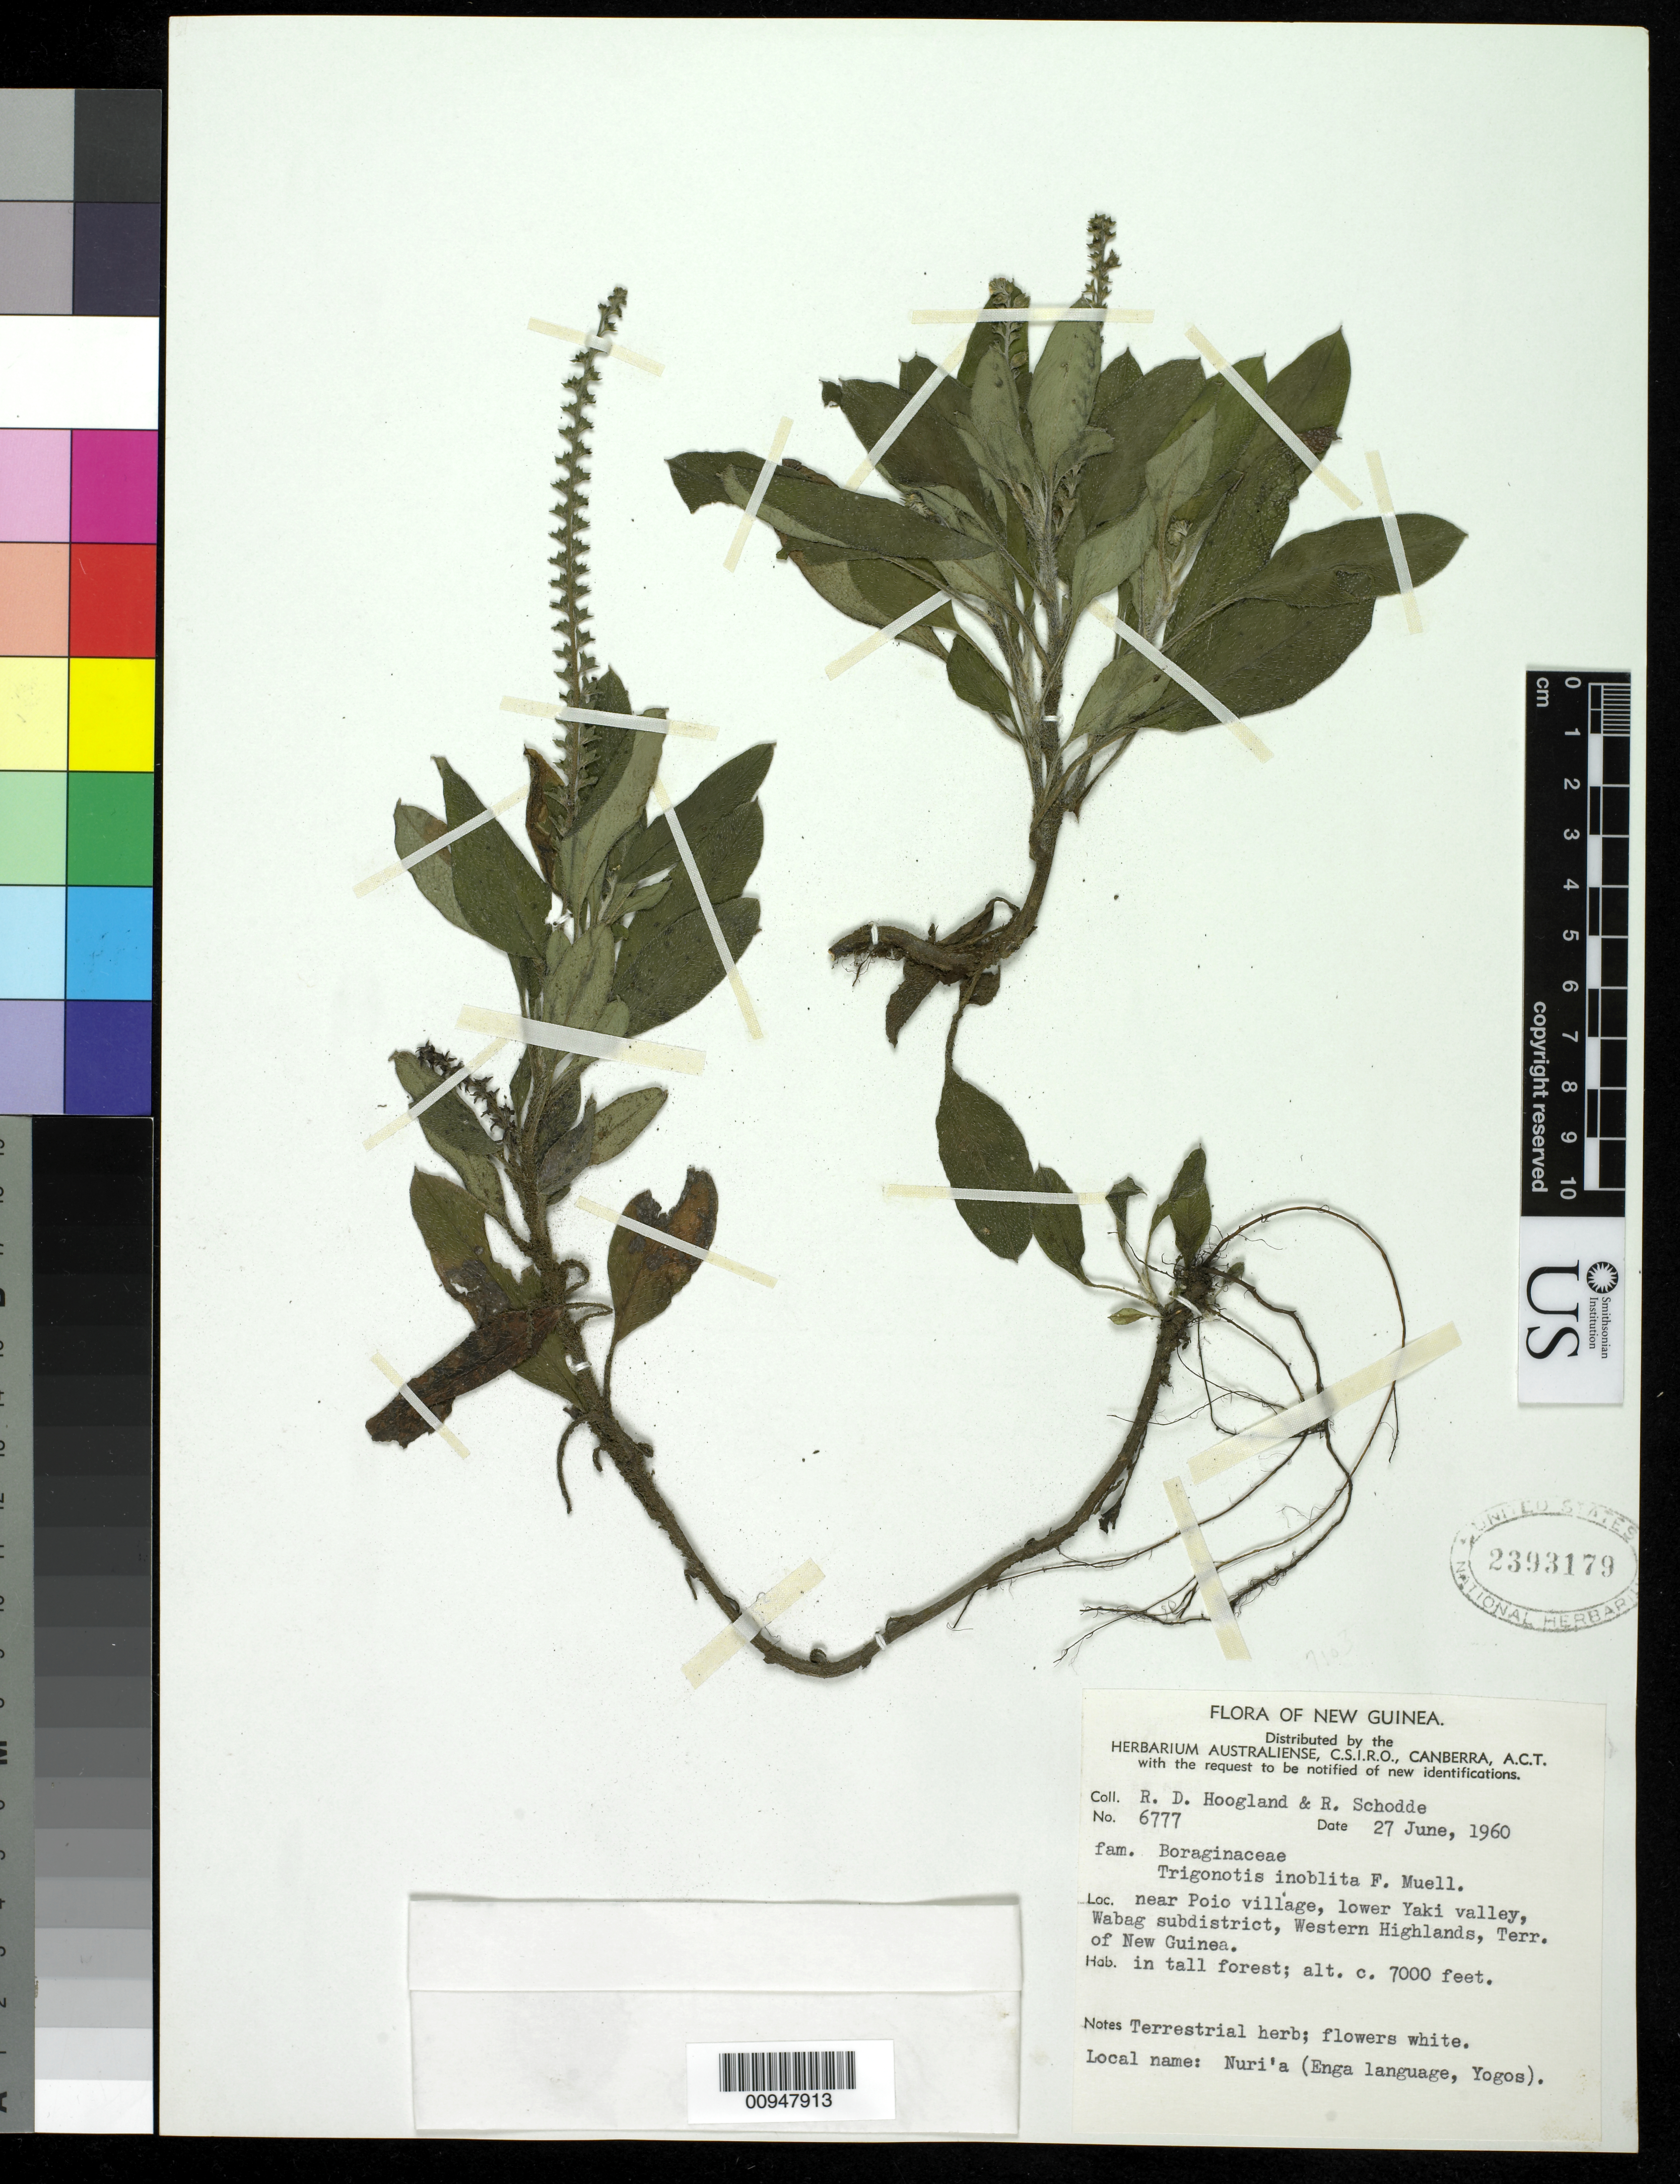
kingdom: Plantae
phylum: Tracheophyta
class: Magnoliopsida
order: Boraginales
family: Boraginaceae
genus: Trigonotis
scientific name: Trigonotis inoblita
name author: F. Muell.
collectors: R. D. Hoogland & R. Schodde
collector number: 6777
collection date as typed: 27 Jun 1960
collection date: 1960-06-27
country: Papua New Guinea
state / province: Enga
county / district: Wabag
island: New Guinea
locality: Near Poio village, lower Yaki Valley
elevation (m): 2134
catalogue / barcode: US 2393179